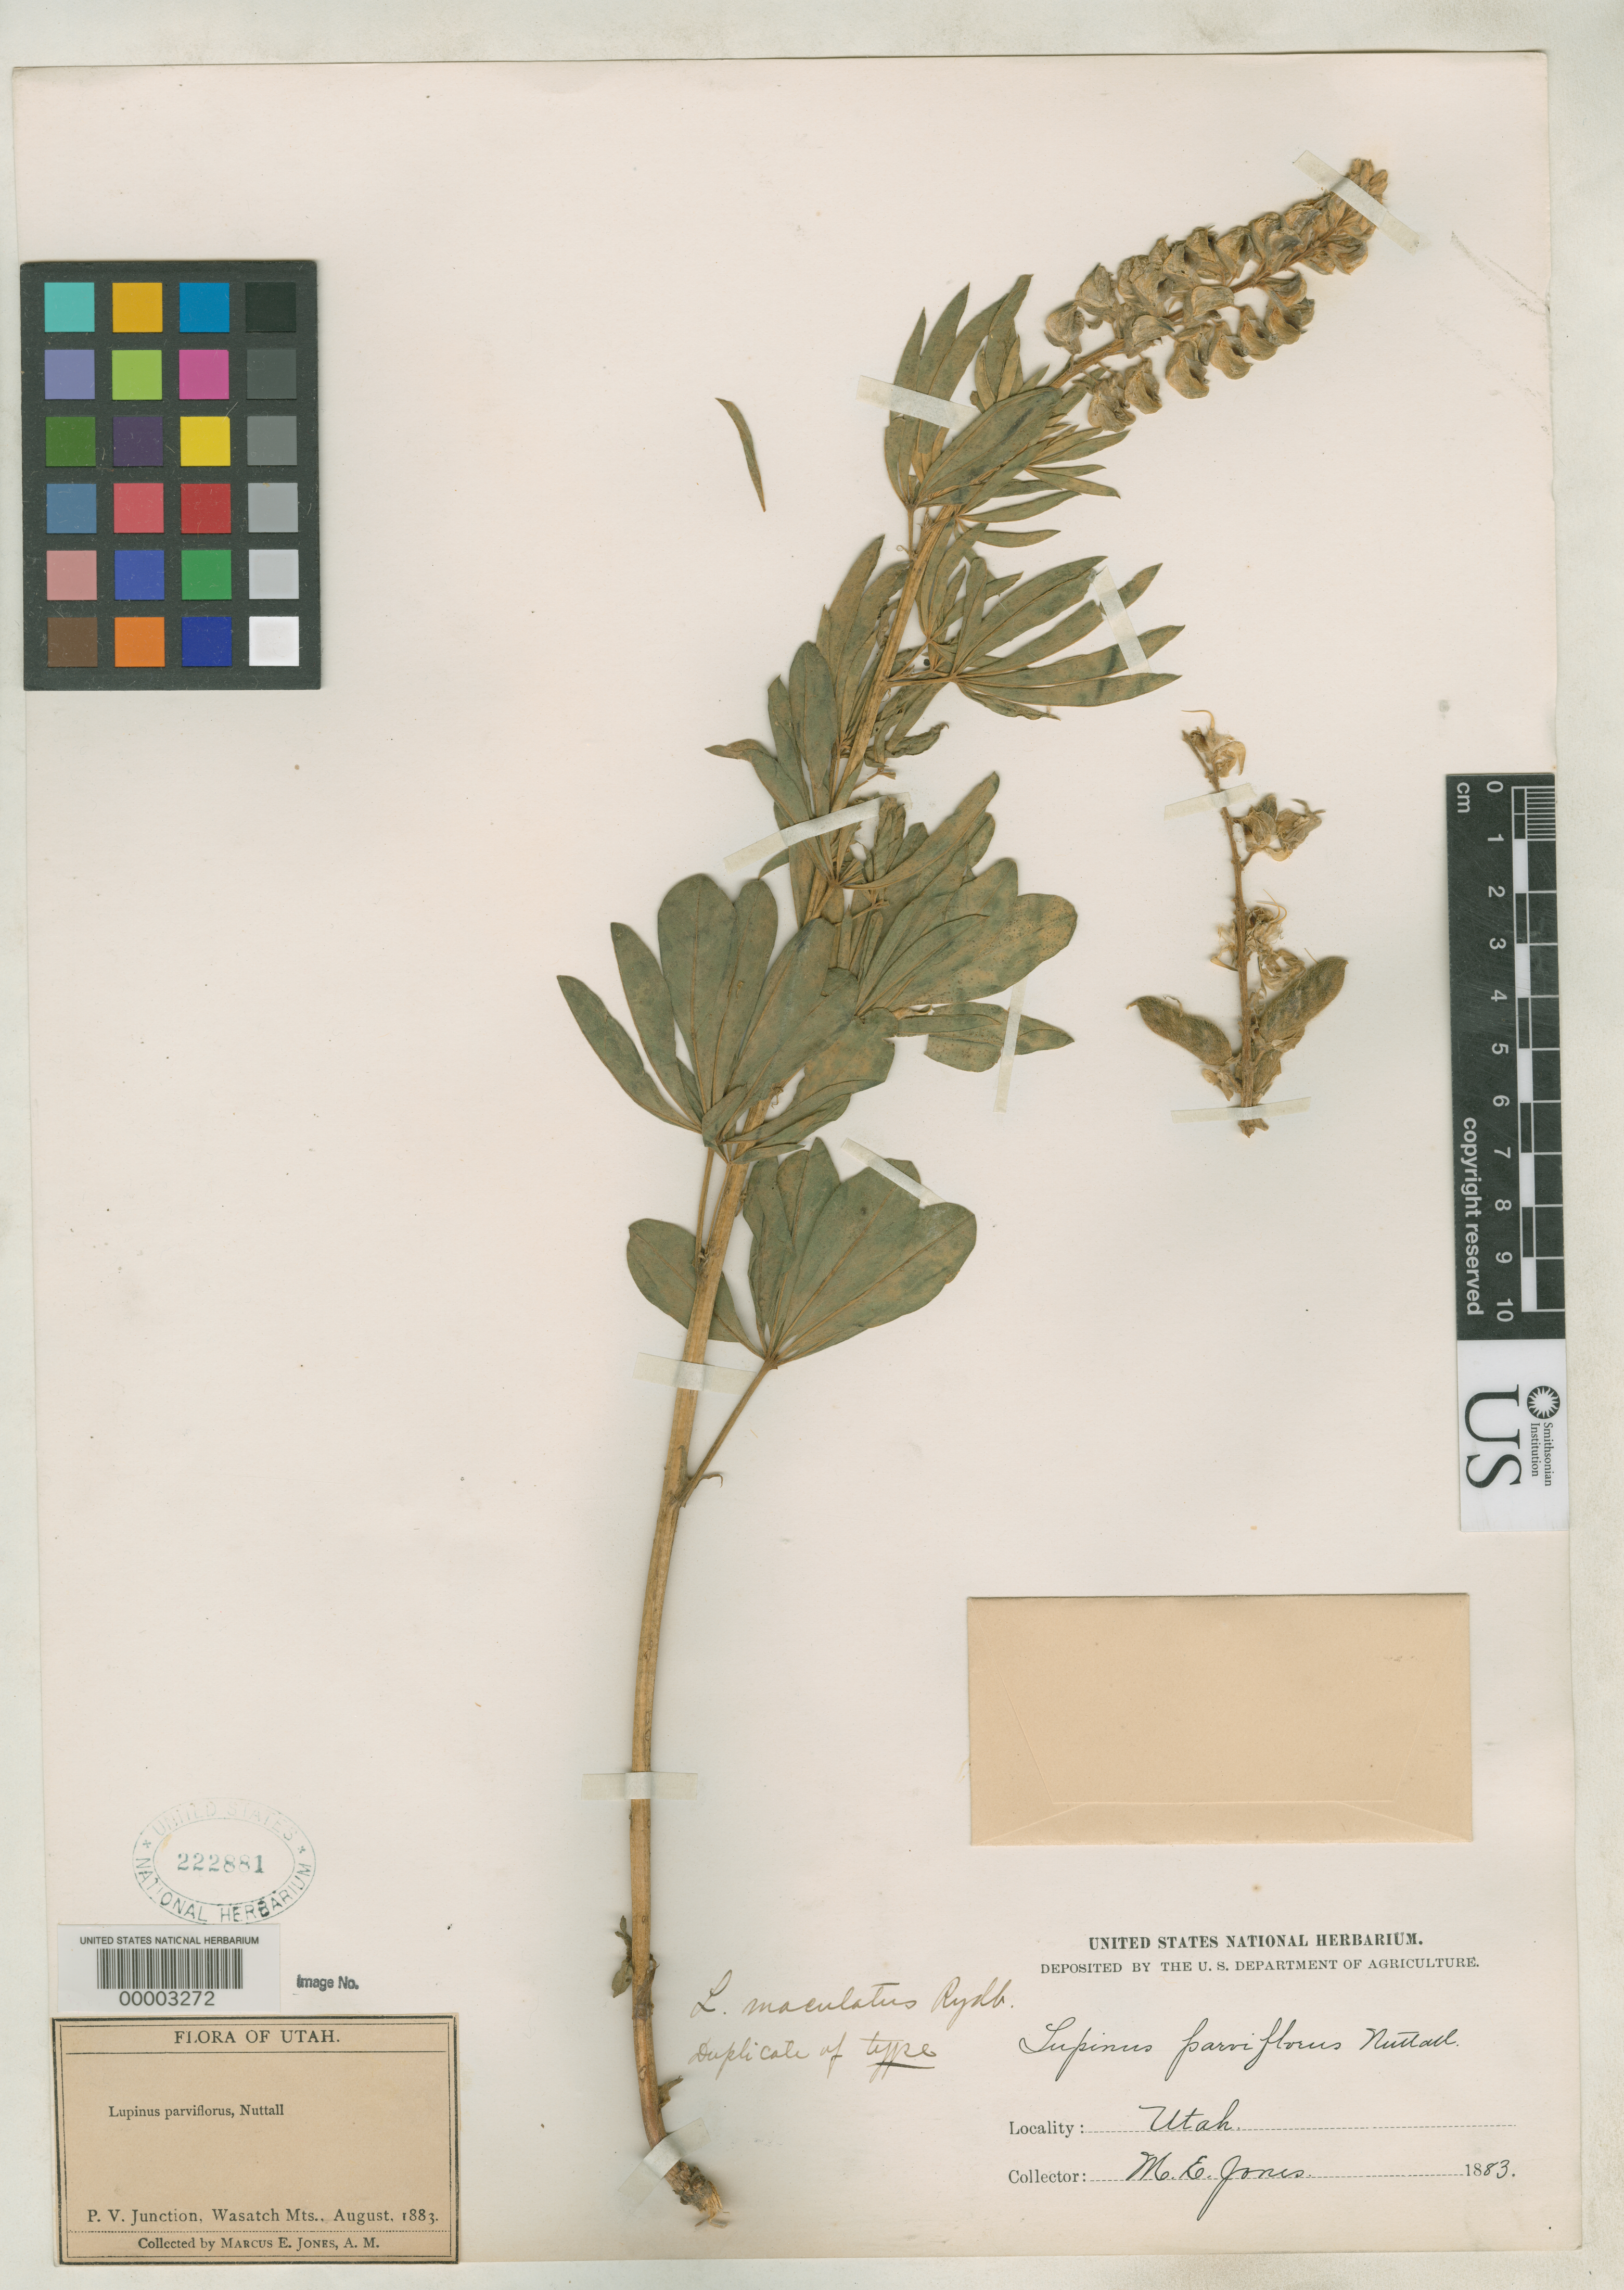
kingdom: Plantae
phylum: Tracheophyta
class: Magnoliopsida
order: Fabales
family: Fabaceae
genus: Lupinus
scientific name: Lupinus maculatus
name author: Rydb.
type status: Isotype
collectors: M. E. Jones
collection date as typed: Aug 1883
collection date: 1883-08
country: United States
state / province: Utah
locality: P.V. Junction, Wahsatch Mts.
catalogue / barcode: US 222881